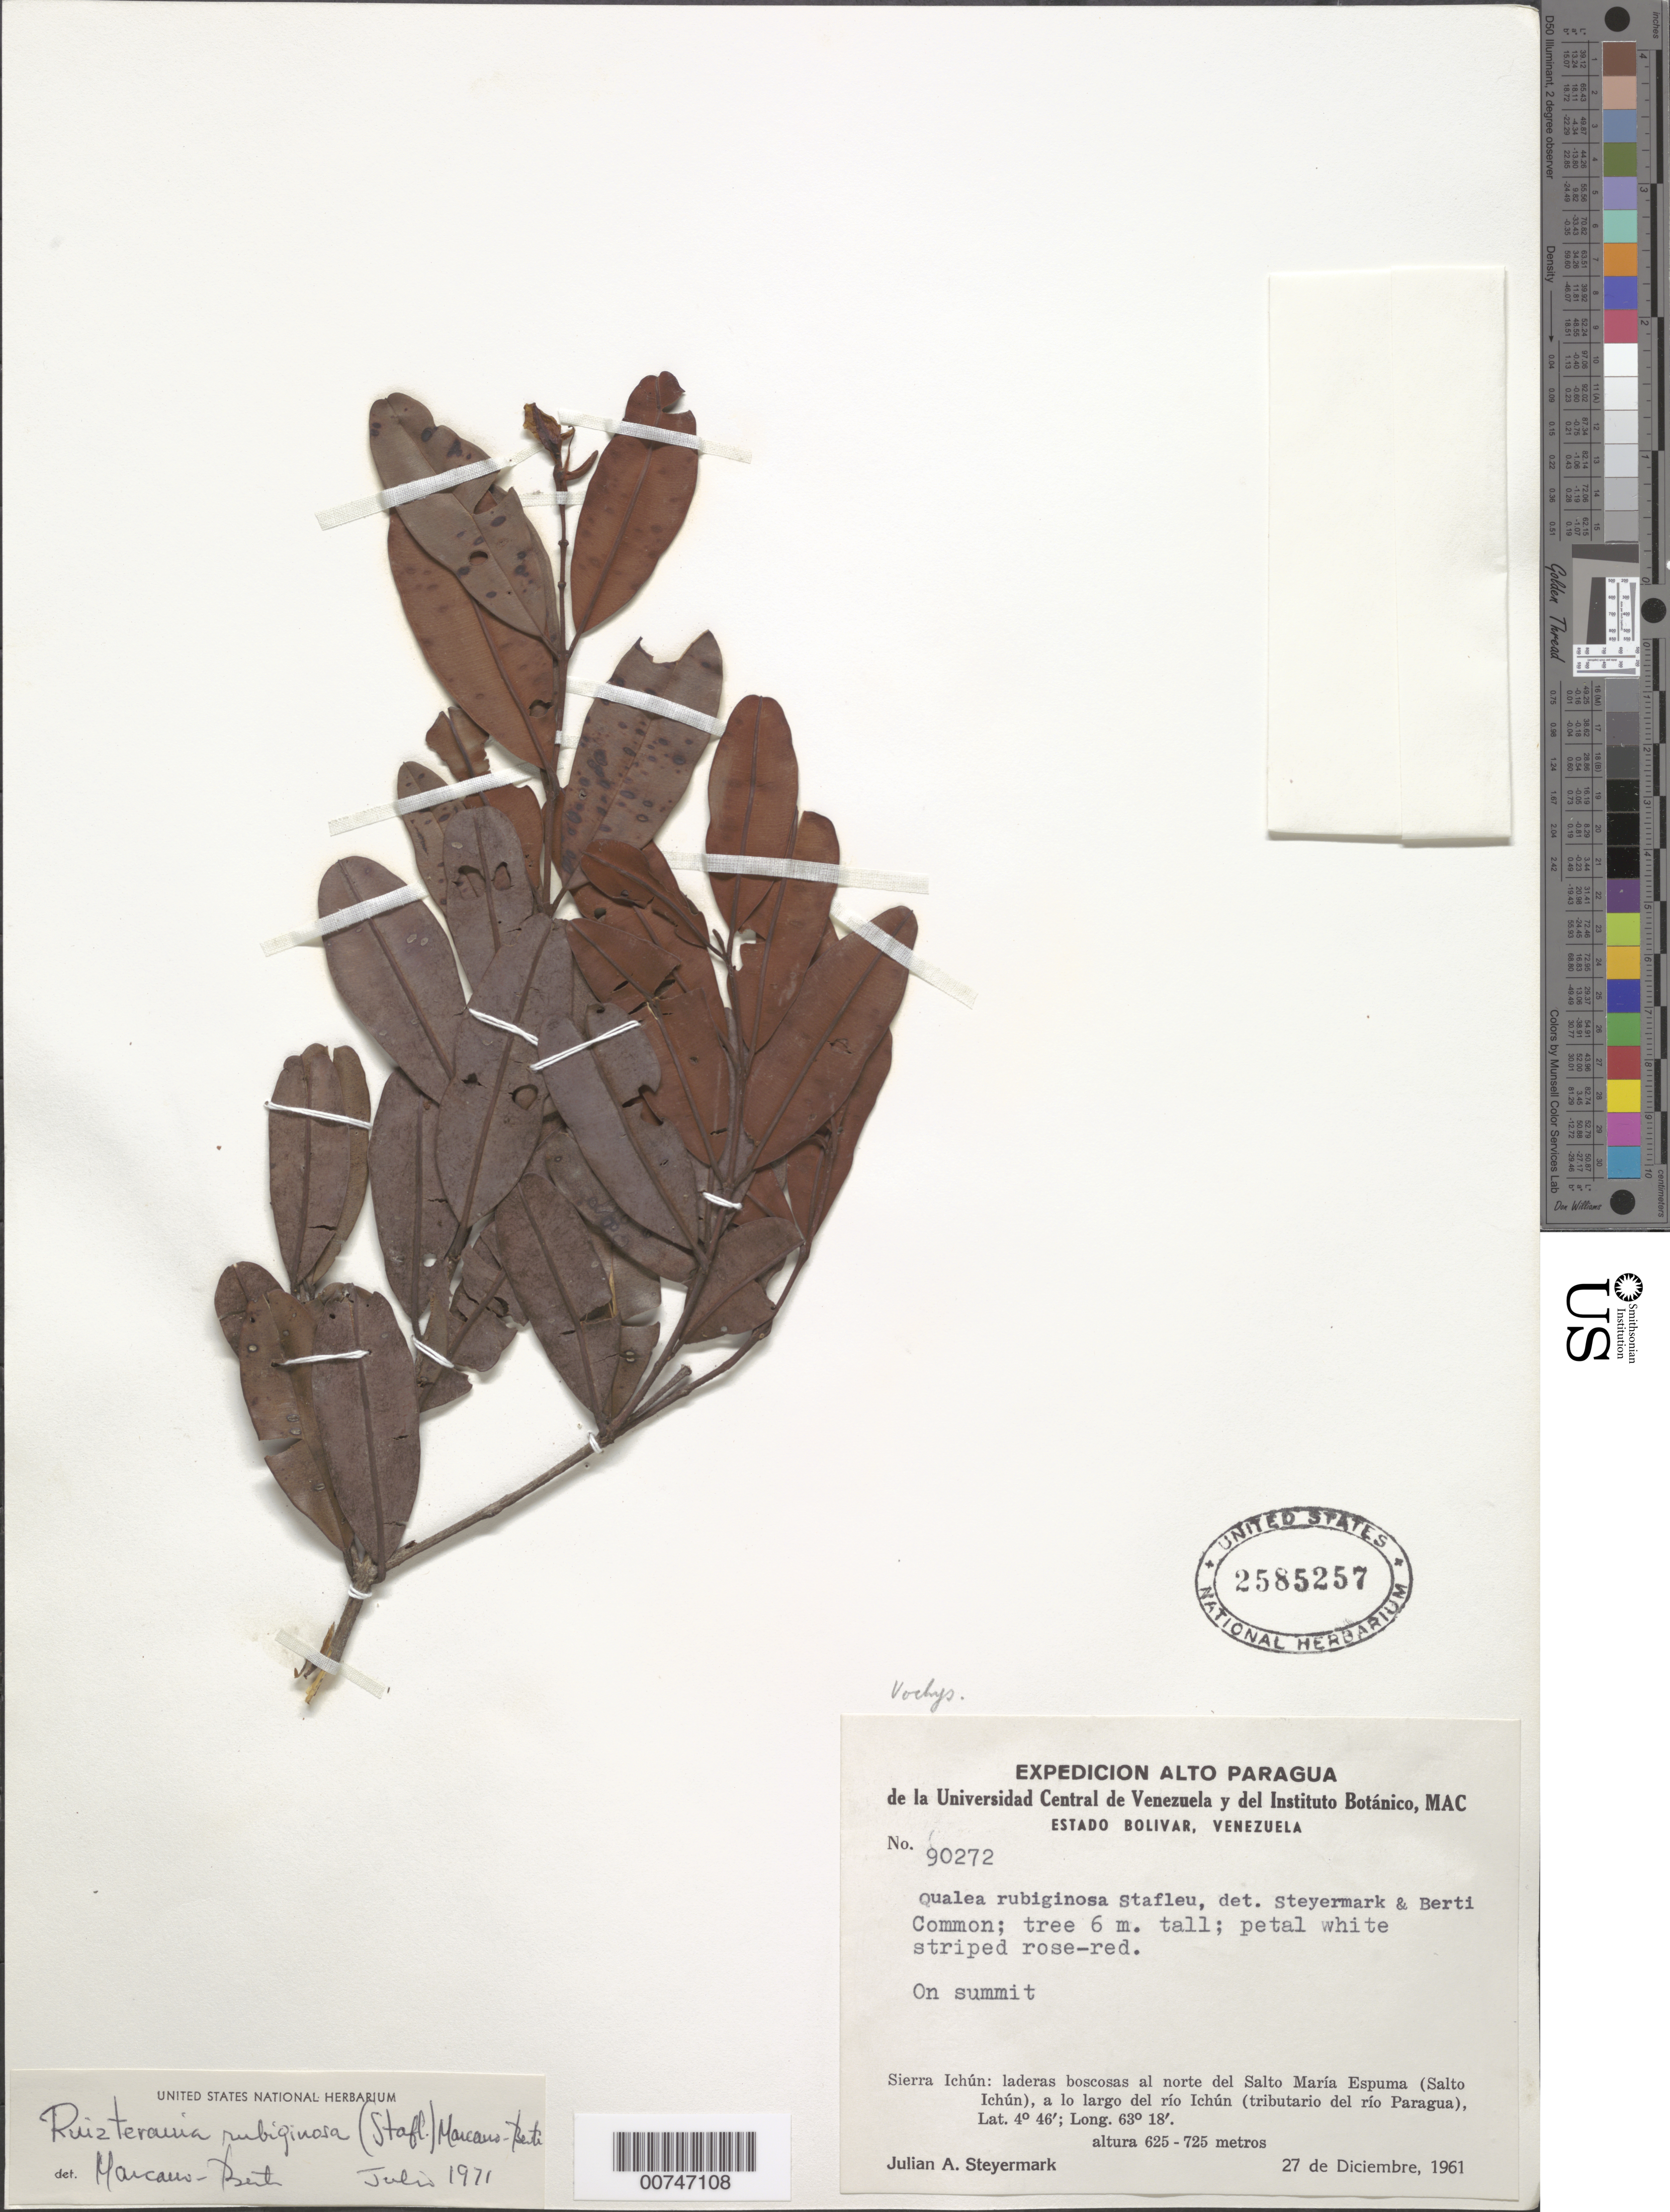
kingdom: Plantae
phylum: Tracheophyta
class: Magnoliopsida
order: Myrtales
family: Vochysiaceae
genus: Ruizterania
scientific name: Ruizterania rubiginosa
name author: (Stafleu) Marc.-Berti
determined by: Marcano-Berti, L.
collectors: J. Steyermark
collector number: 90272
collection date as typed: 27-Dec-61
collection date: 1961-12-27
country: Venezuela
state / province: Bolívar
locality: Sierra Ichún, N del Salto María Espuma (Salto Ichún) del Río Ichún (tributary of río Paragua)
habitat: Summit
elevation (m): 625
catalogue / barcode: US 2585257